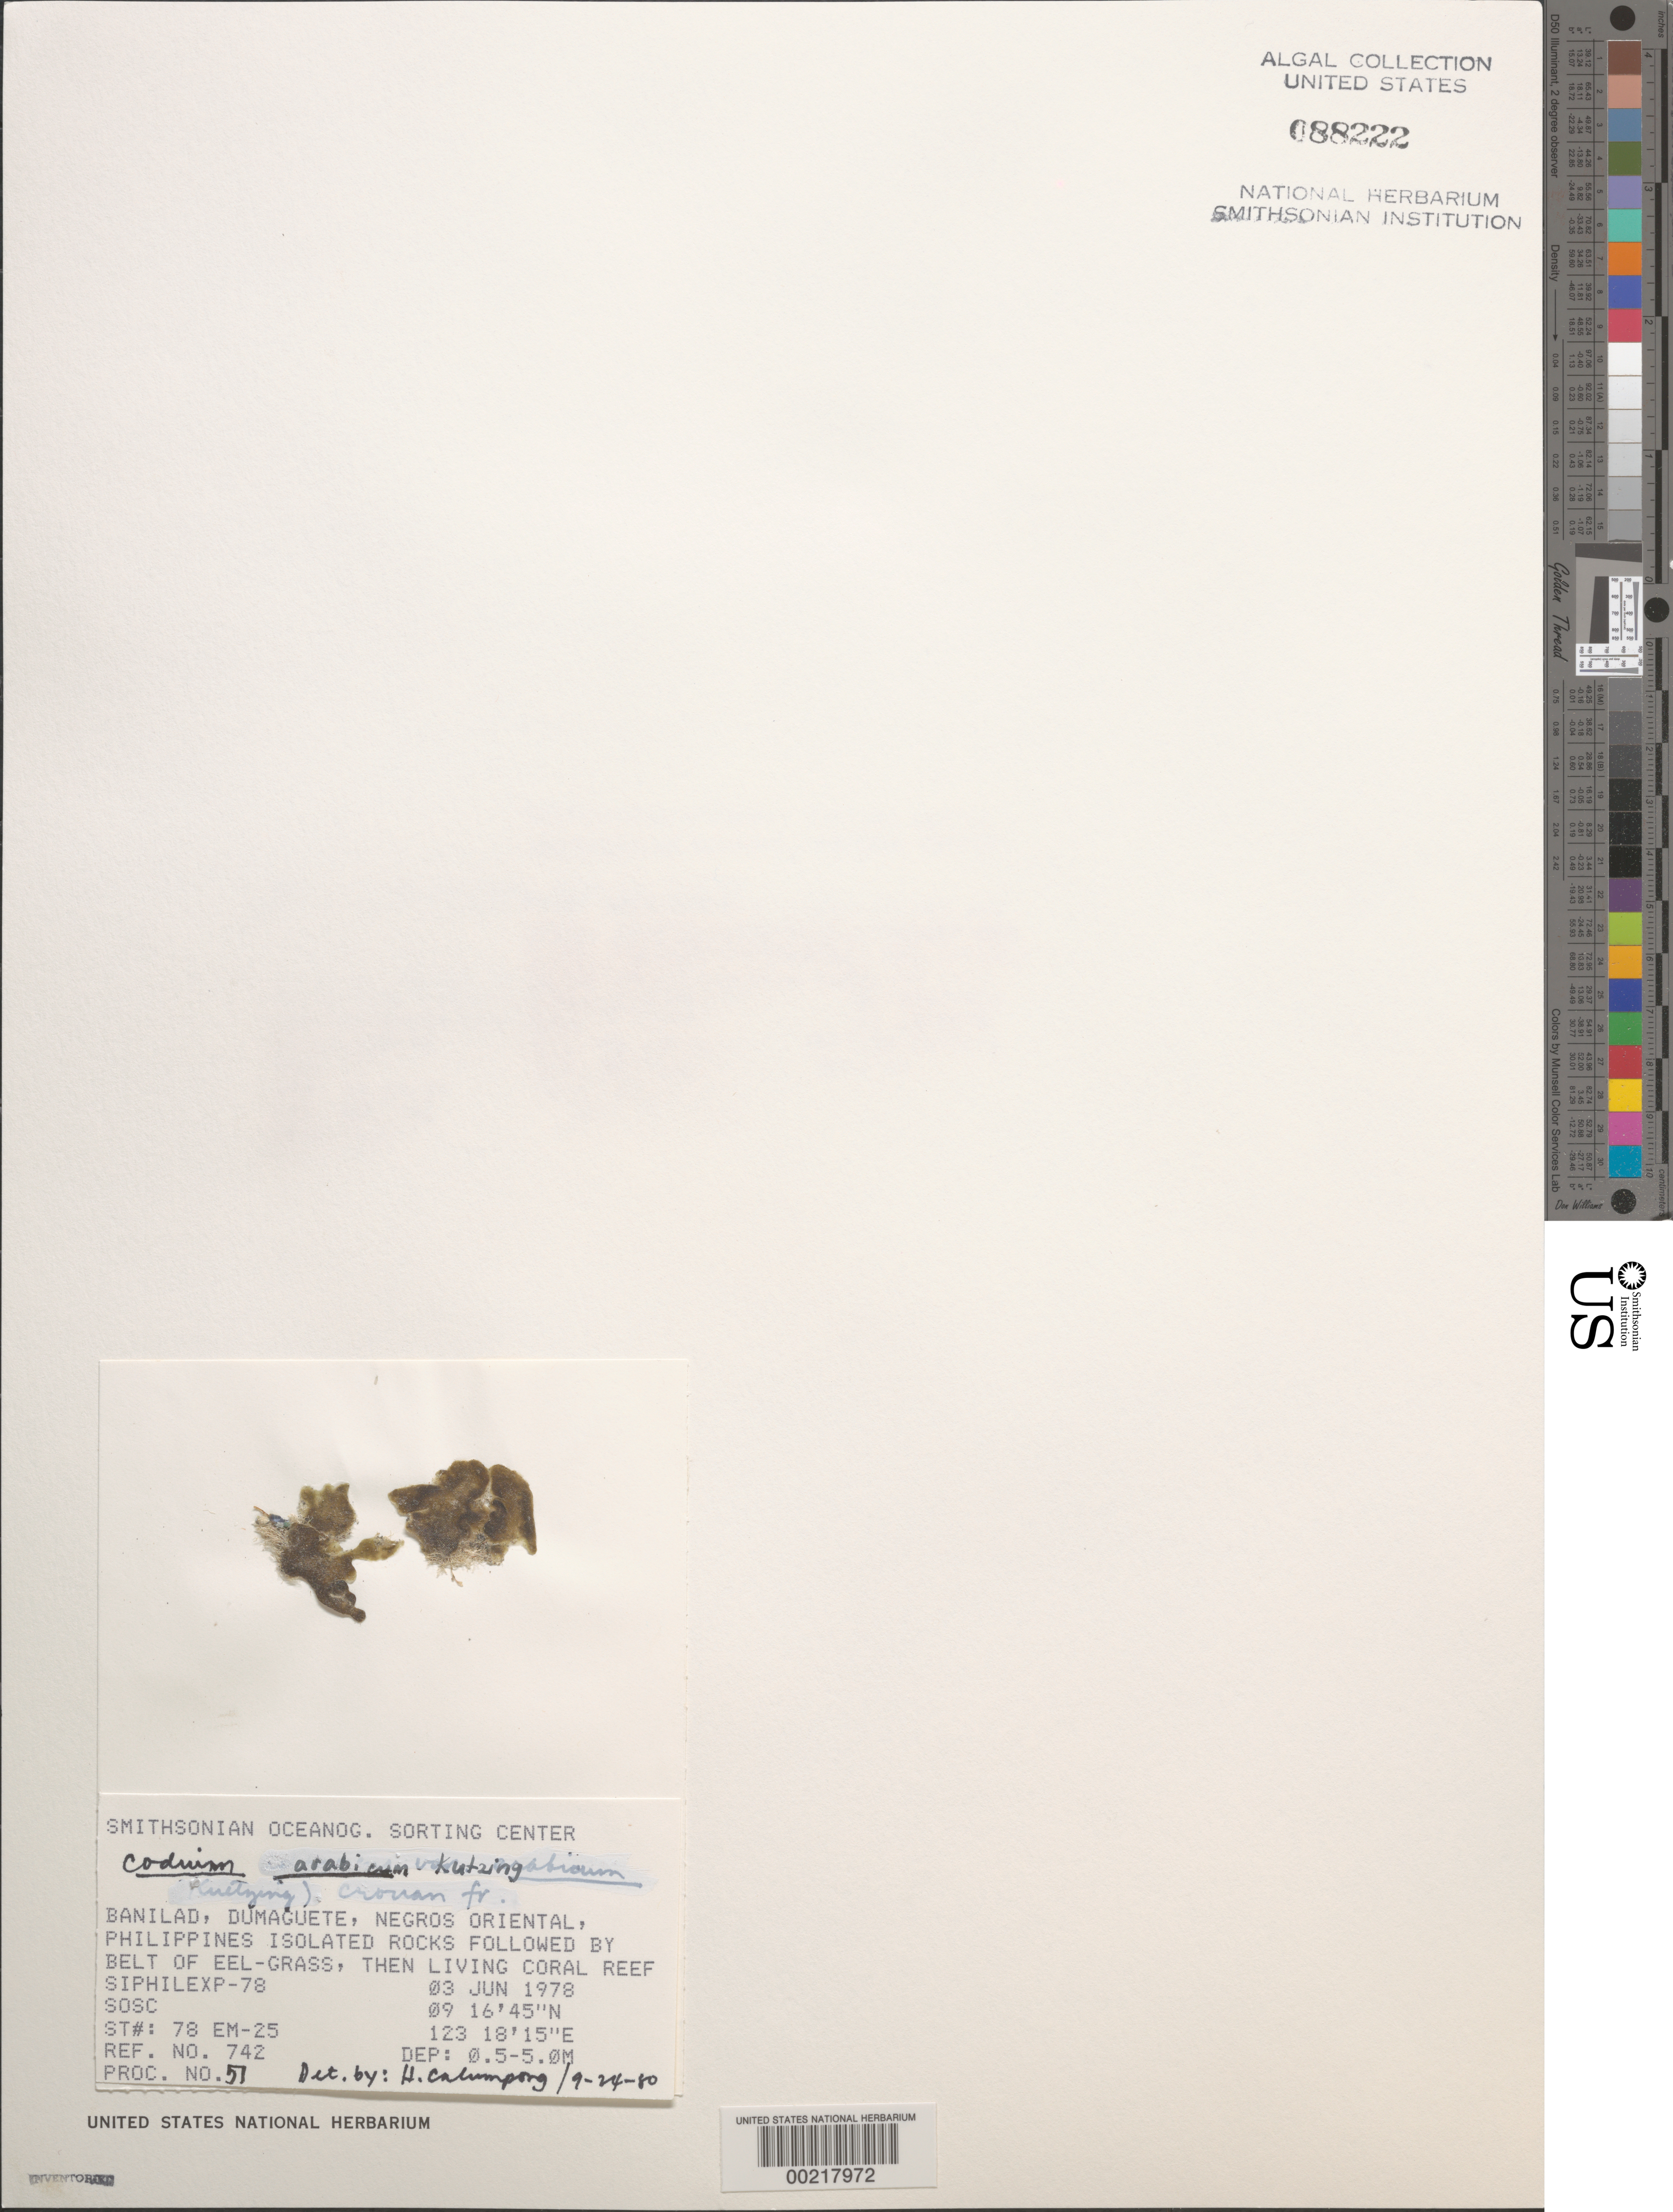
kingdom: Plantae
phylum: Chlorophyta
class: Ulvophyceae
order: Bryopsidales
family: Codiaceae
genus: Codium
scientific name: Codium arabicum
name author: Kütz.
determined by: Calumpong, H. P.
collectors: SOSC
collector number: Station 78 Em-25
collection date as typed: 03 Jun 1978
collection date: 1978-06-03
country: Philippines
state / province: Central Visayas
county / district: Negros Oriental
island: Negros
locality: Banilad, Dumaguete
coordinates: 09 16'45"N, 123 18'15"E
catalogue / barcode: US 88222